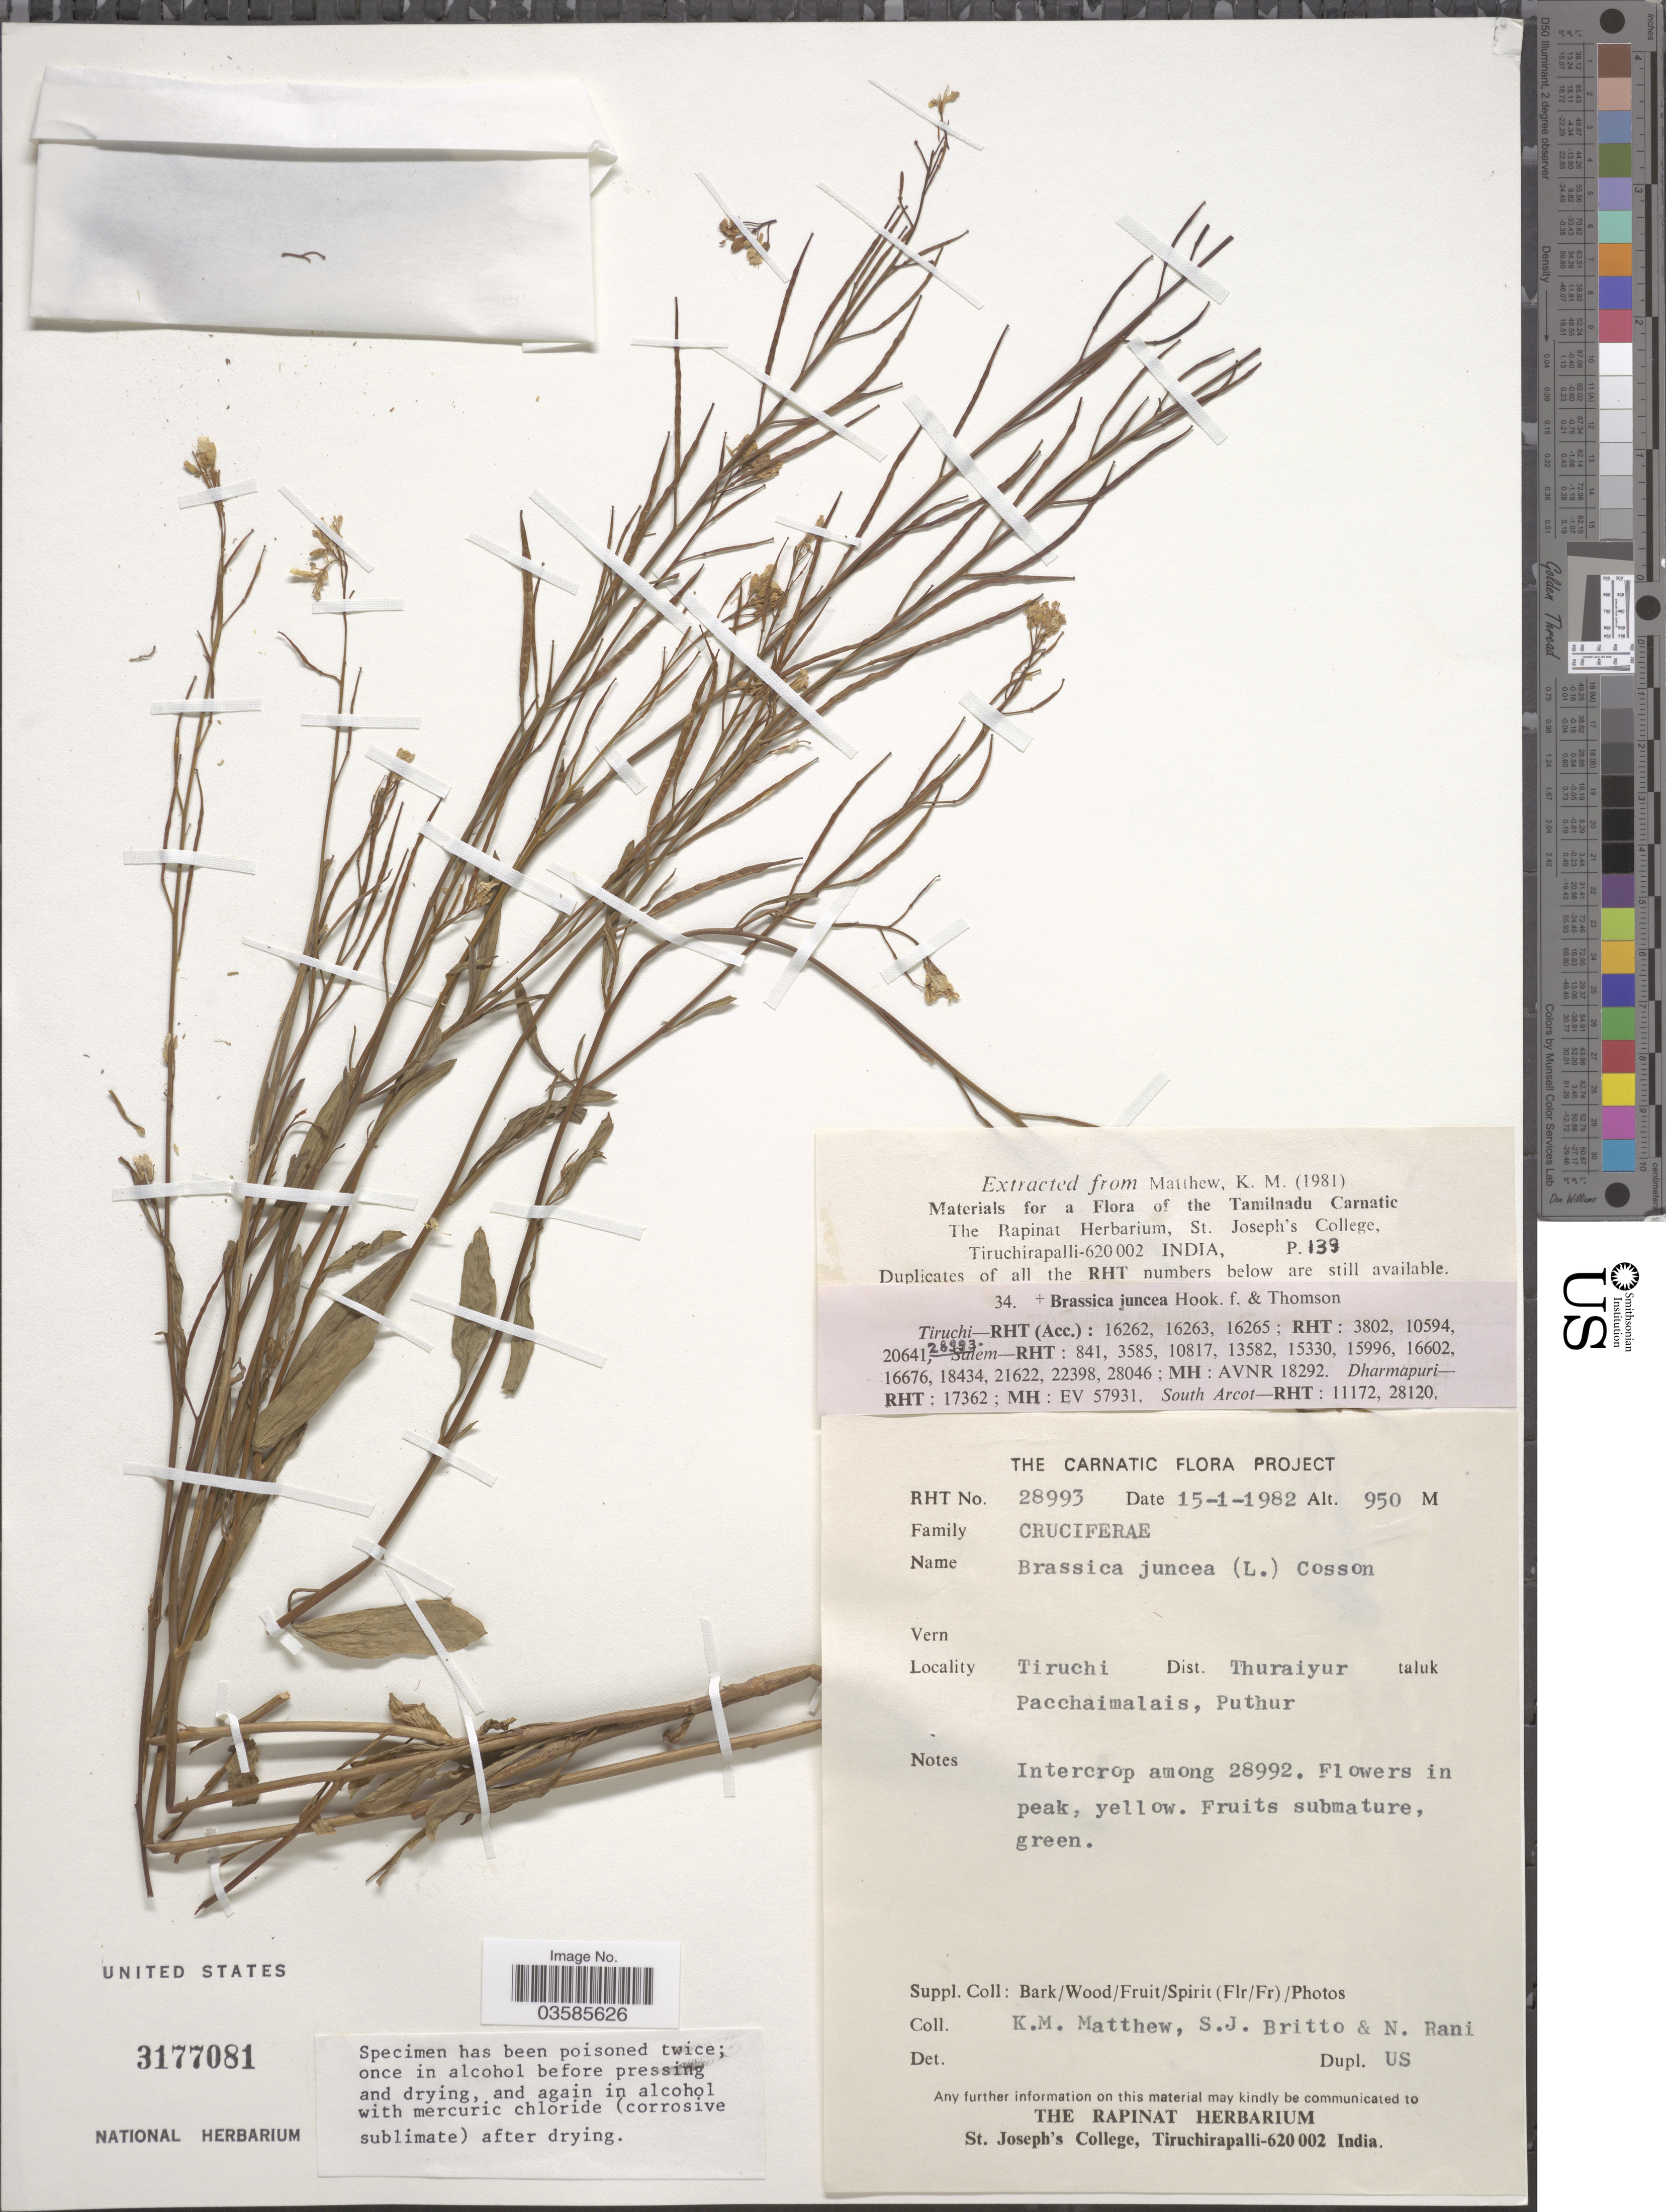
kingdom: Plantae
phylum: Tracheophyta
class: Magnoliopsida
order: Brassicales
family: Brassicaceae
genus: Brassica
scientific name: Brassica juncea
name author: (L.) Czern.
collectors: K. M. Matthew, S. J. Britto & N. Rani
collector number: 28993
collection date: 1982-01-15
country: India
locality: Tiruchi, Dist. Thuraiyur, taluk, Pacchaimalais, Puthur.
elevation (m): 950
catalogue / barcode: US 3177081